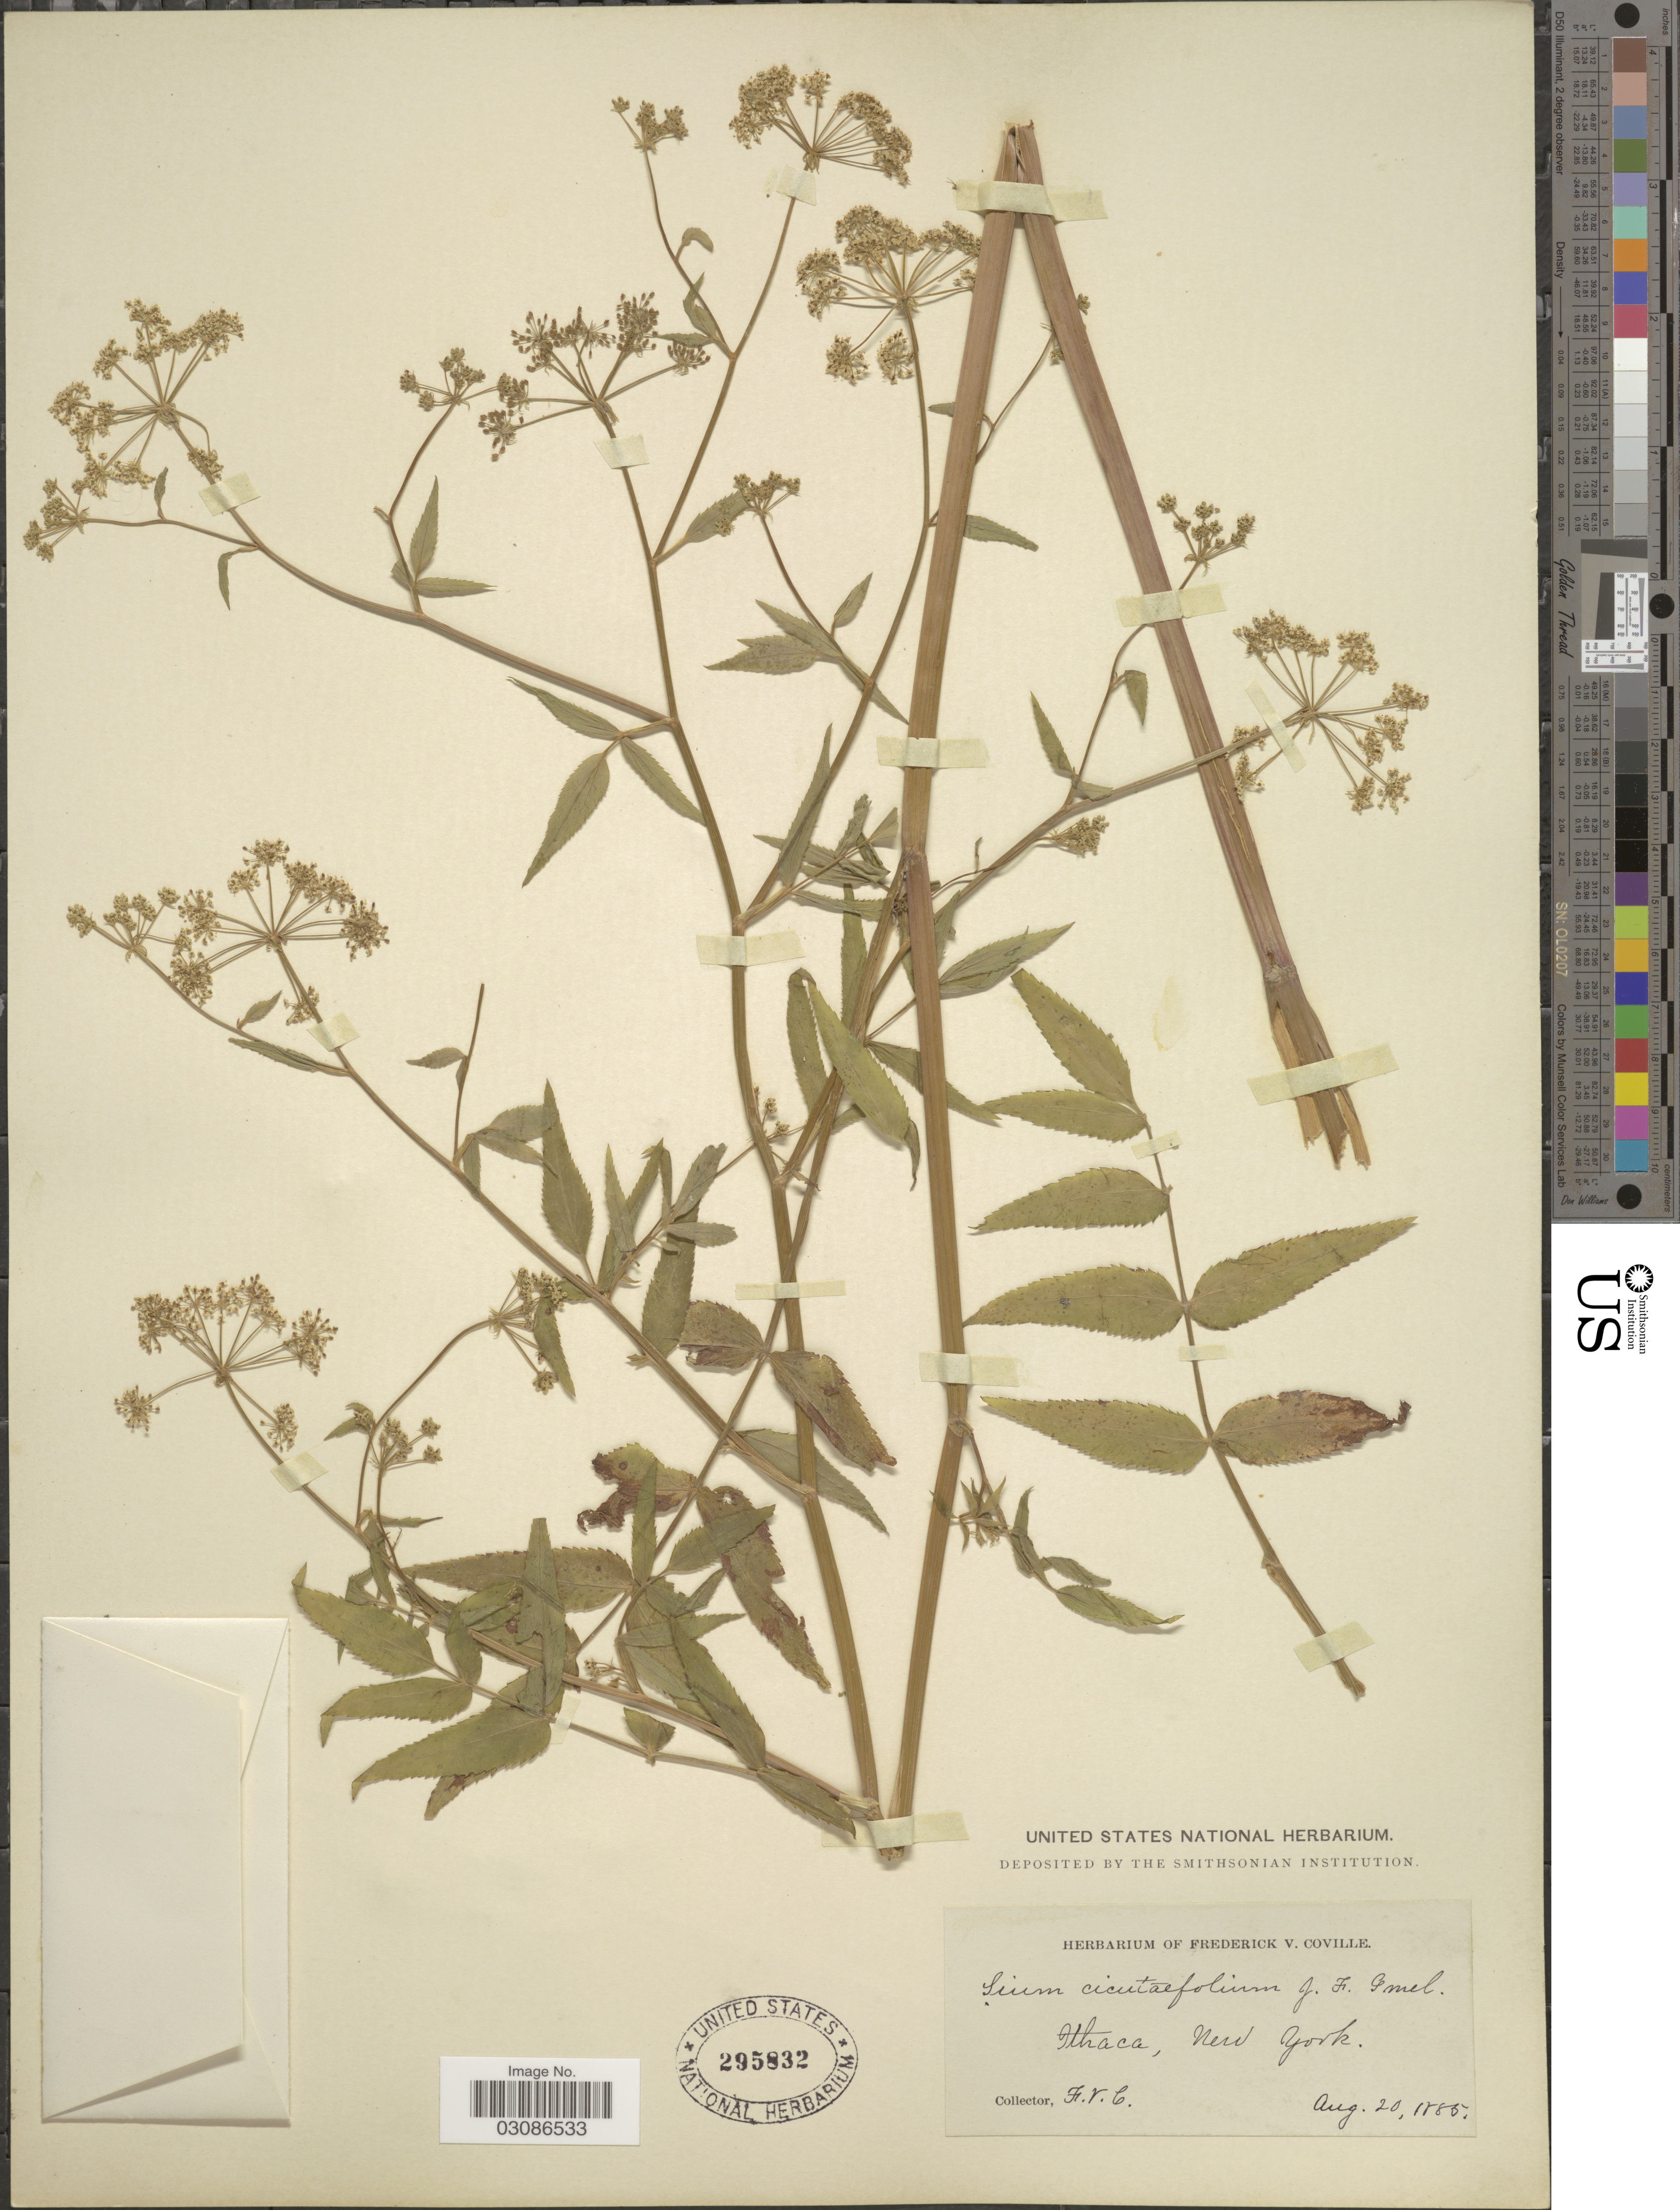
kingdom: Plantae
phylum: Tracheophyta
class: Magnoliopsida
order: Apiales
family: Apiaceae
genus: Sium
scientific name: Sium suave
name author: Walter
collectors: F. V. Coville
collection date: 1885-08-20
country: United States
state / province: New York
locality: Ithaca.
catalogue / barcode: US 295832